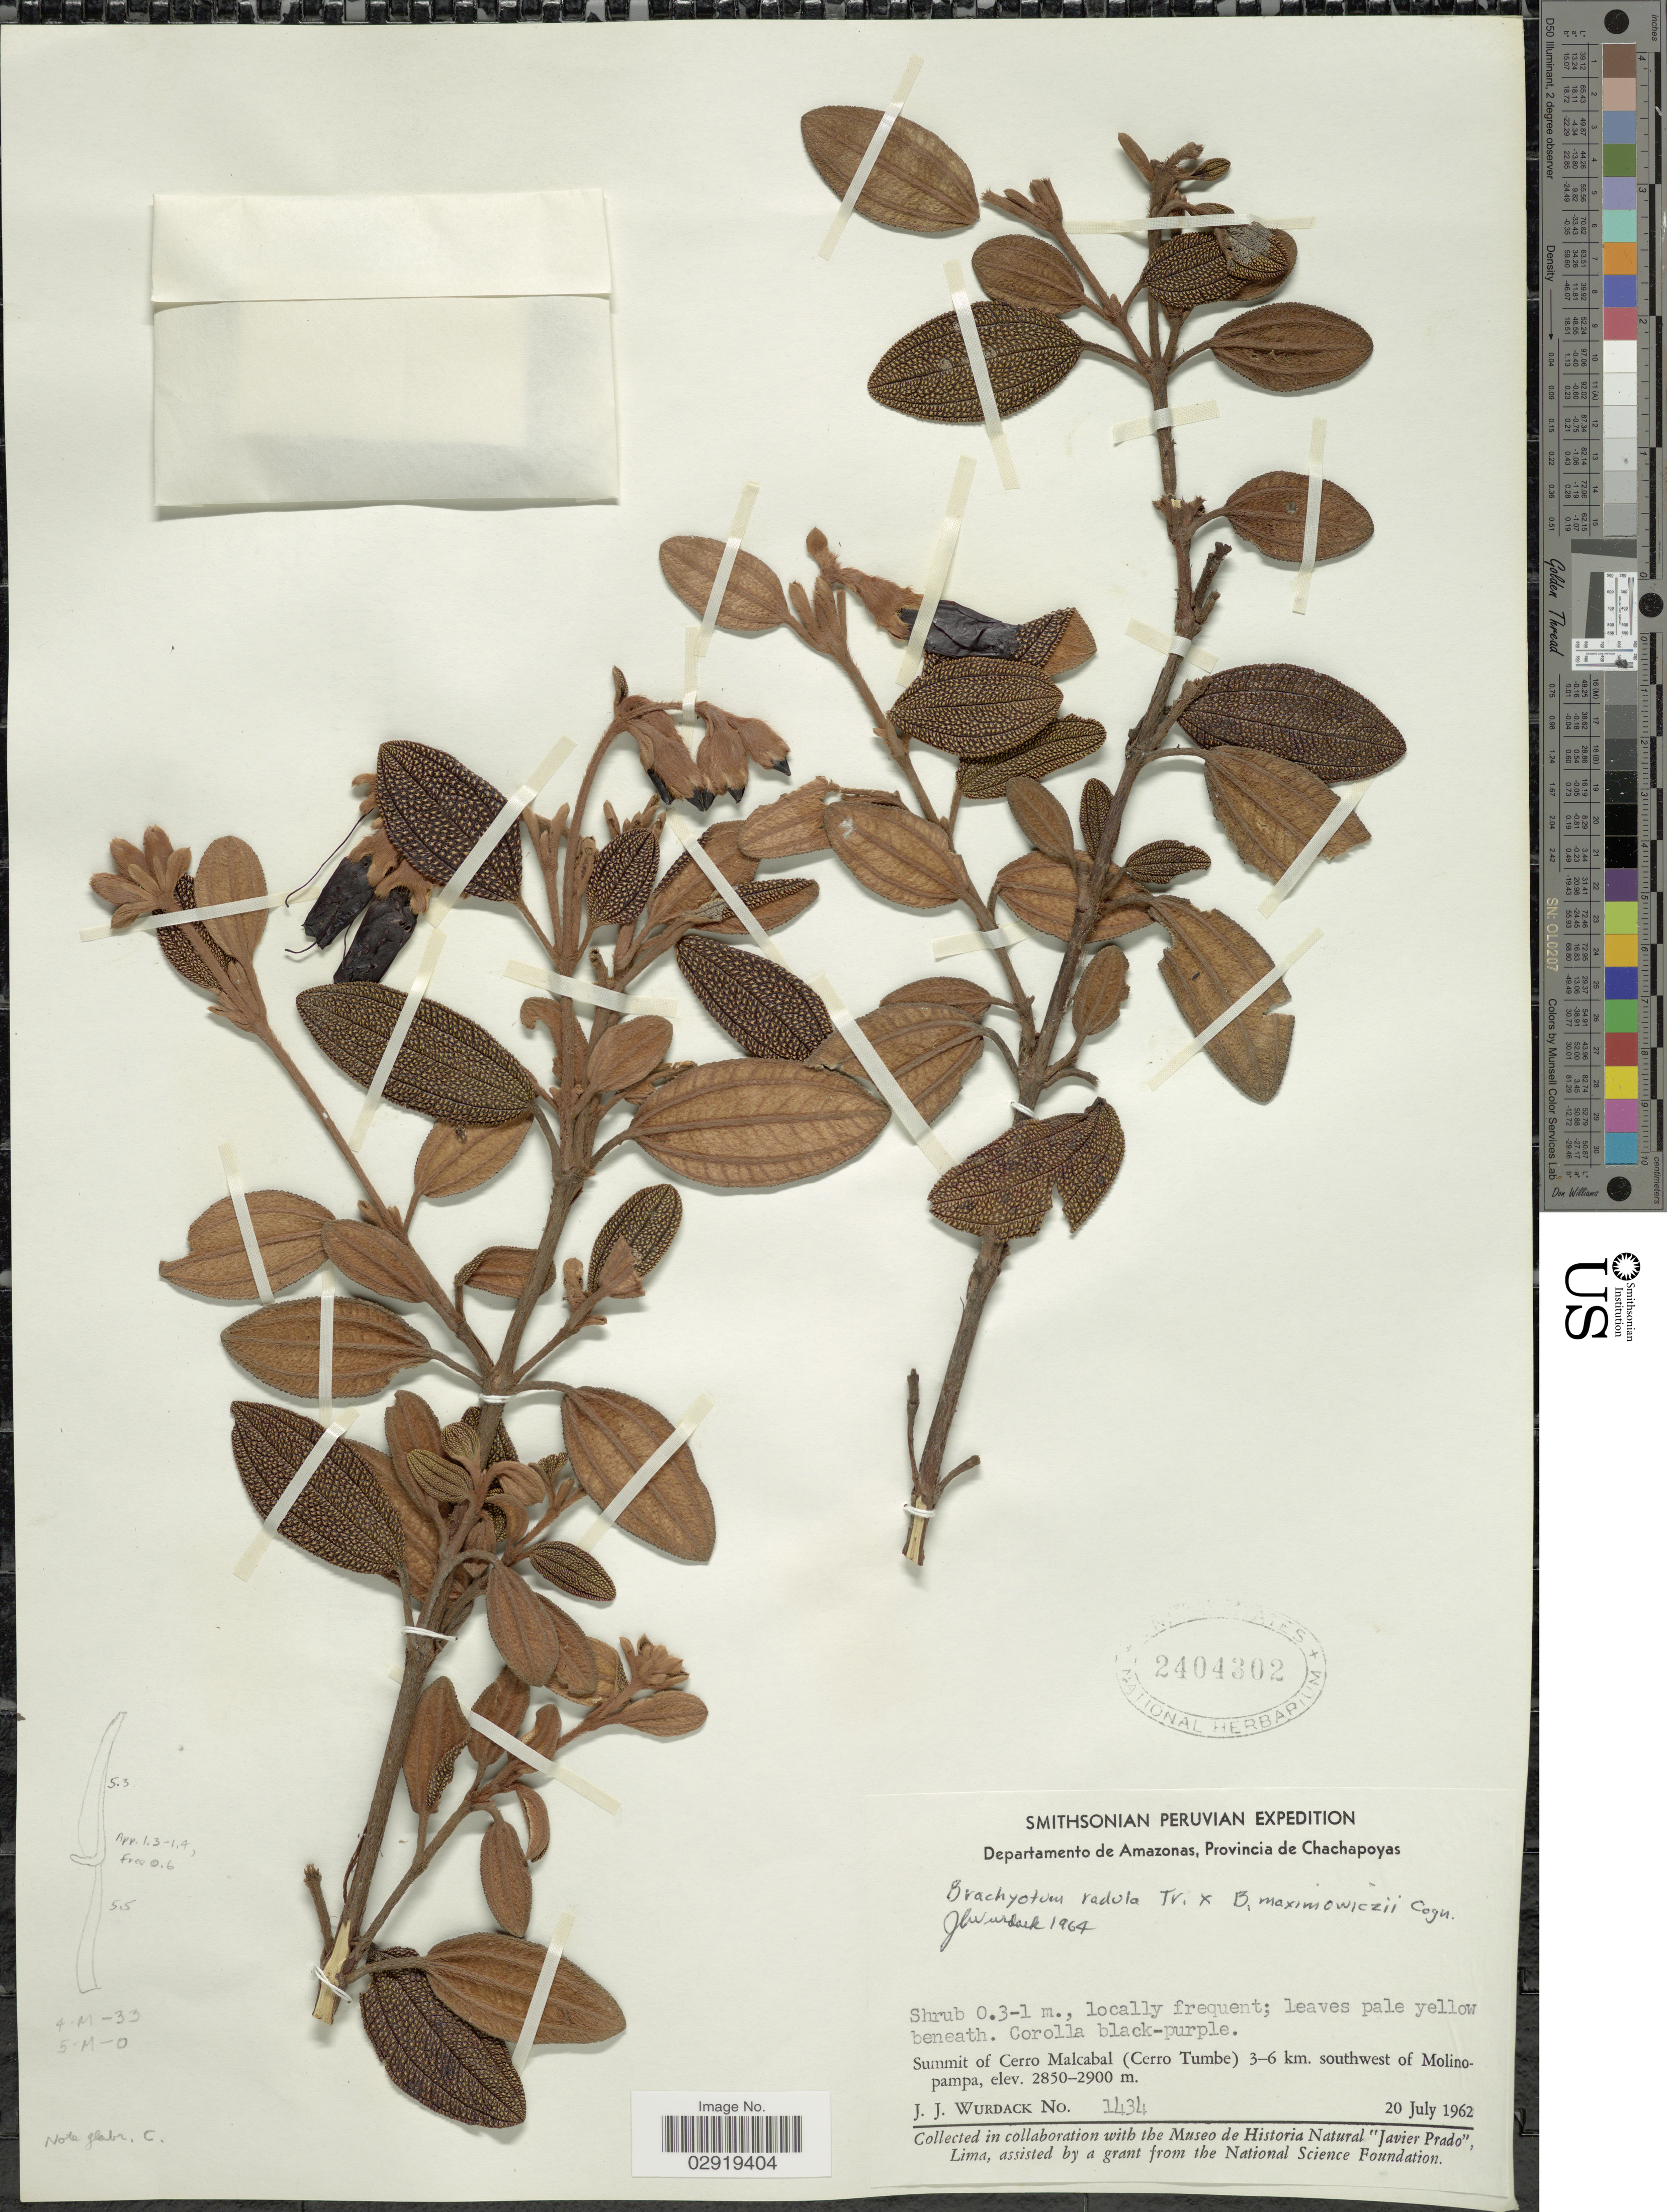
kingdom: Plantae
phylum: Tracheophyta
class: Magnoliopsida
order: Myrtales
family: Melastomataceae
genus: Brachyotum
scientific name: Brachyotum radula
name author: Triana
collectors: J. J. Wurdack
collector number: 1434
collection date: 1962-07-20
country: Peru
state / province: Amazonas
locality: Departamento de Amazonas, Provincia de Chachapoyas. Summit of Cerro Malcabal (Cerro Tumbe) 3-6 km. southwest of Molinopampa.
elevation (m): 2850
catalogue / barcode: US 2404302